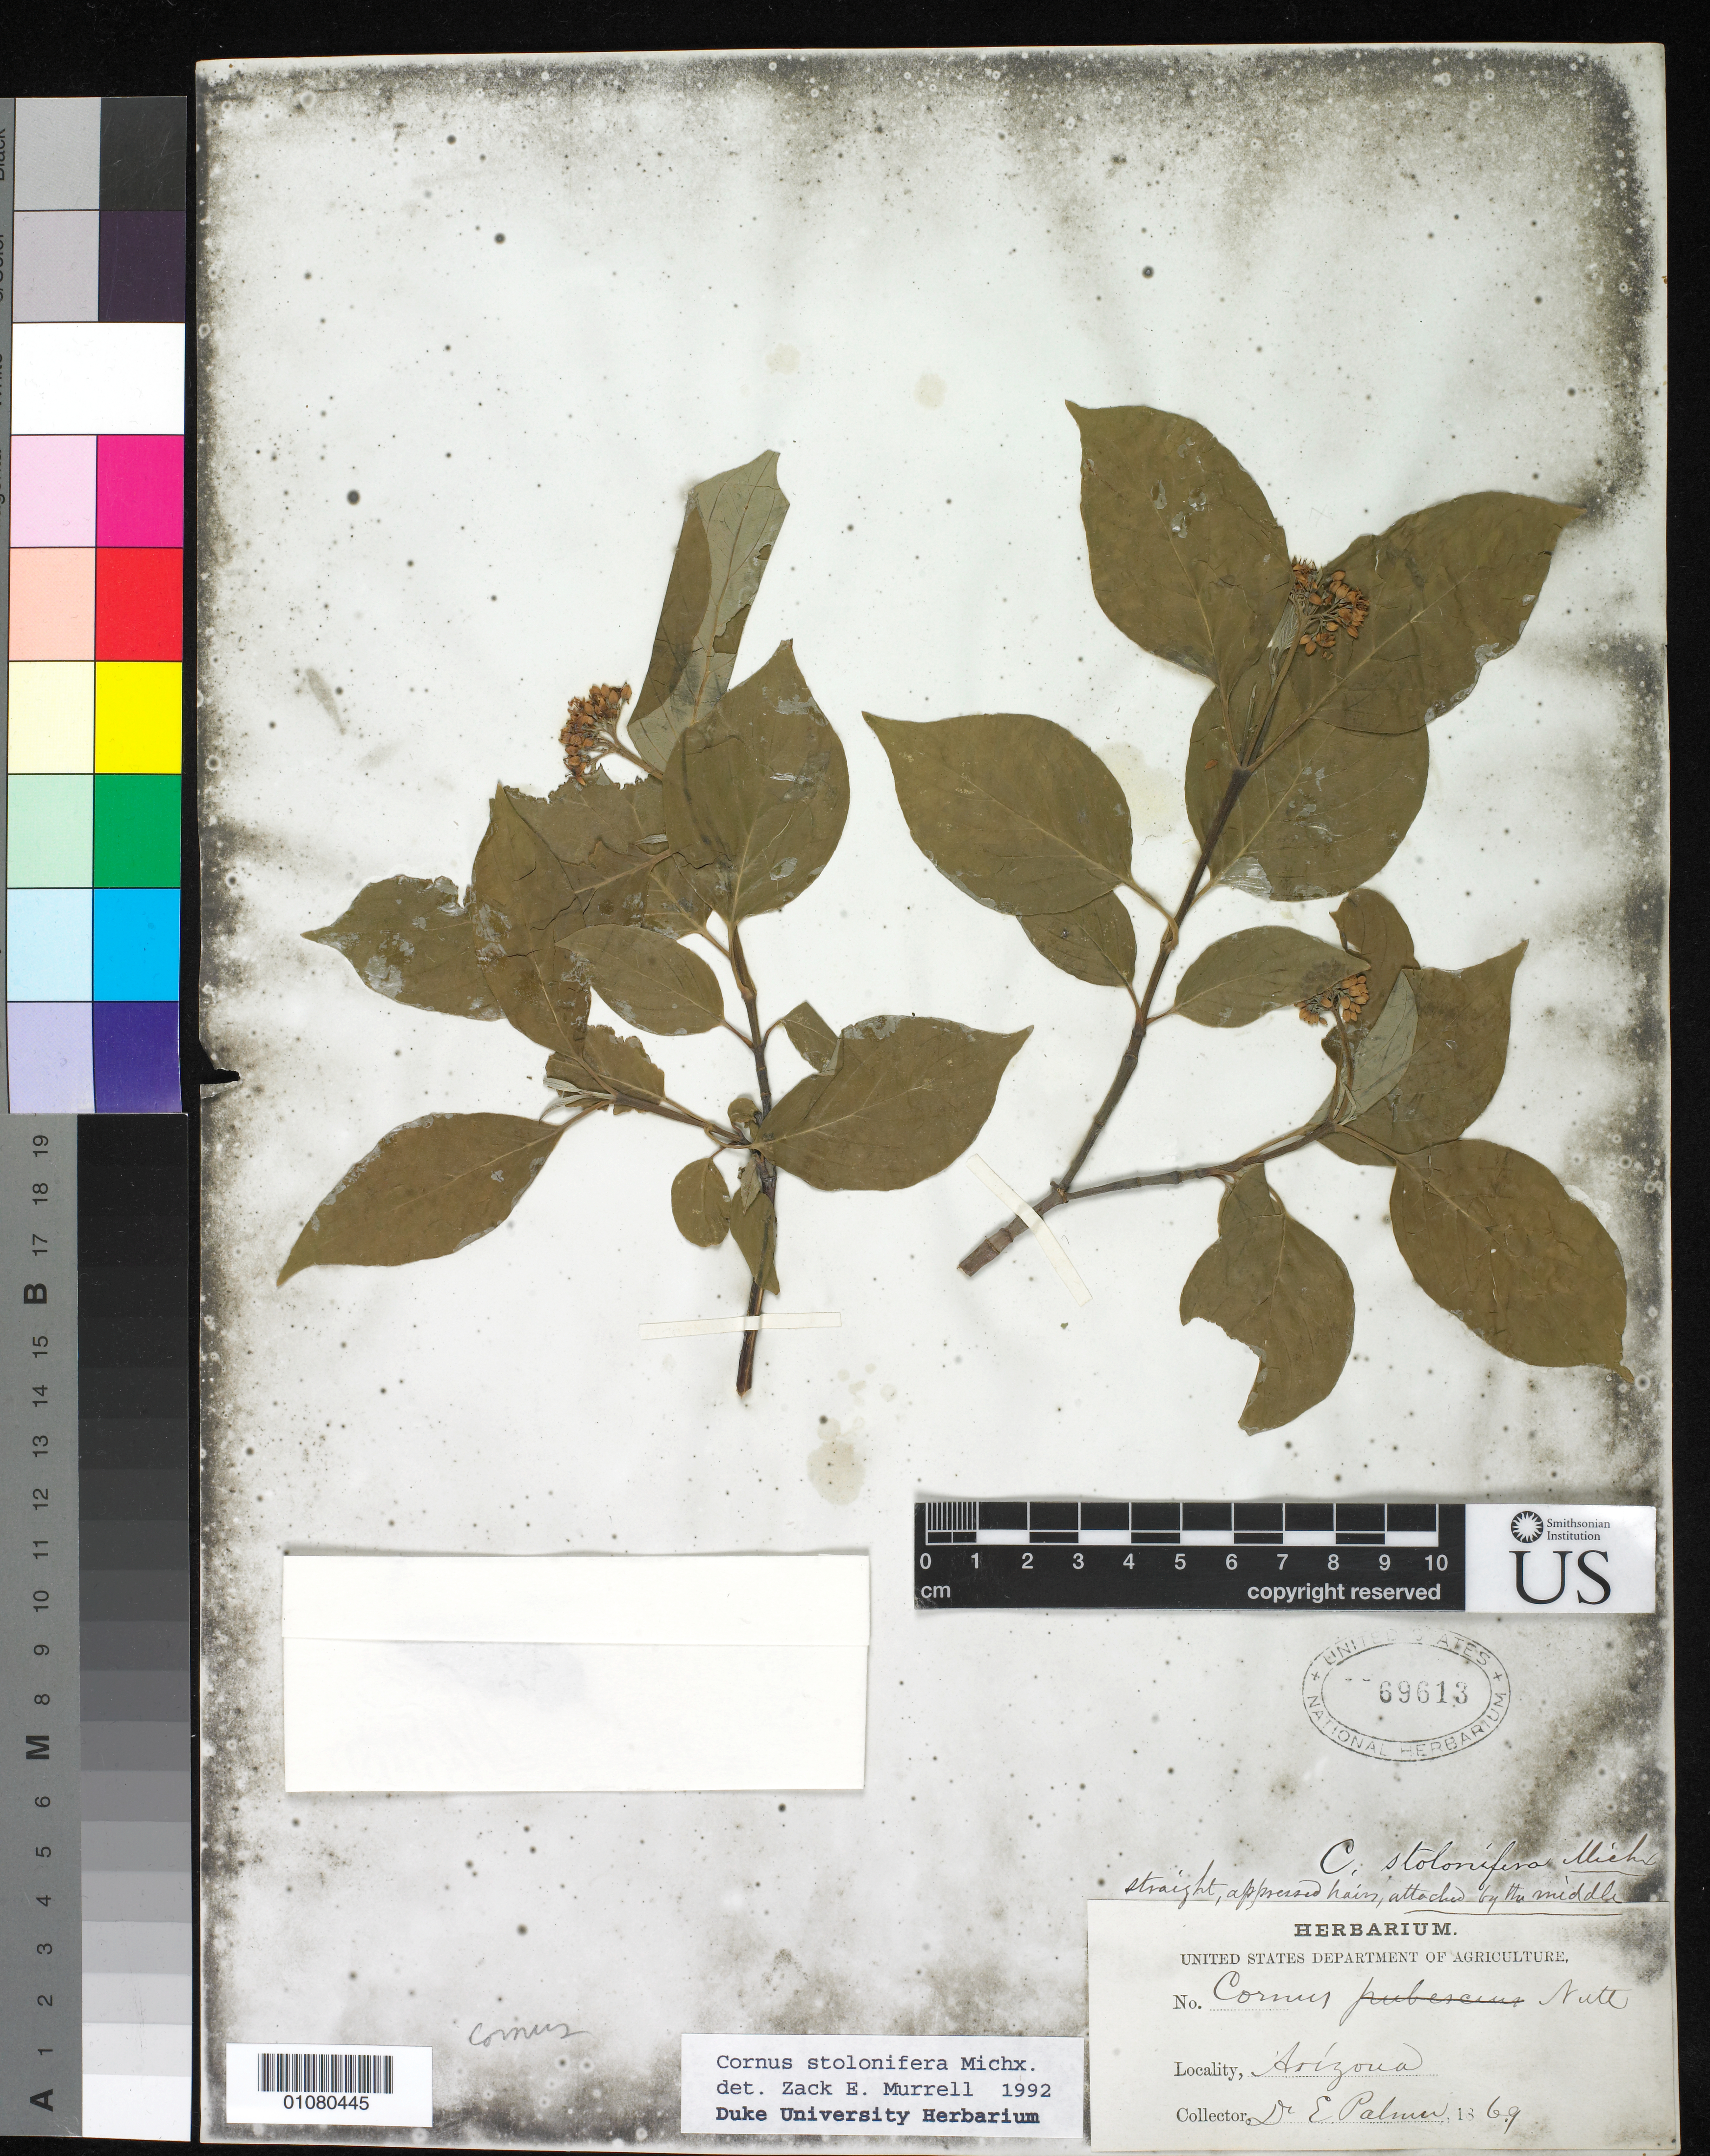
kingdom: Plantae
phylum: Tracheophyta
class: Magnoliopsida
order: Cornales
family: Cornaceae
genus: Cornus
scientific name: Cornus stolonifera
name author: Michx.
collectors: E. Palmer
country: United States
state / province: Arizona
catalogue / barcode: US 69613